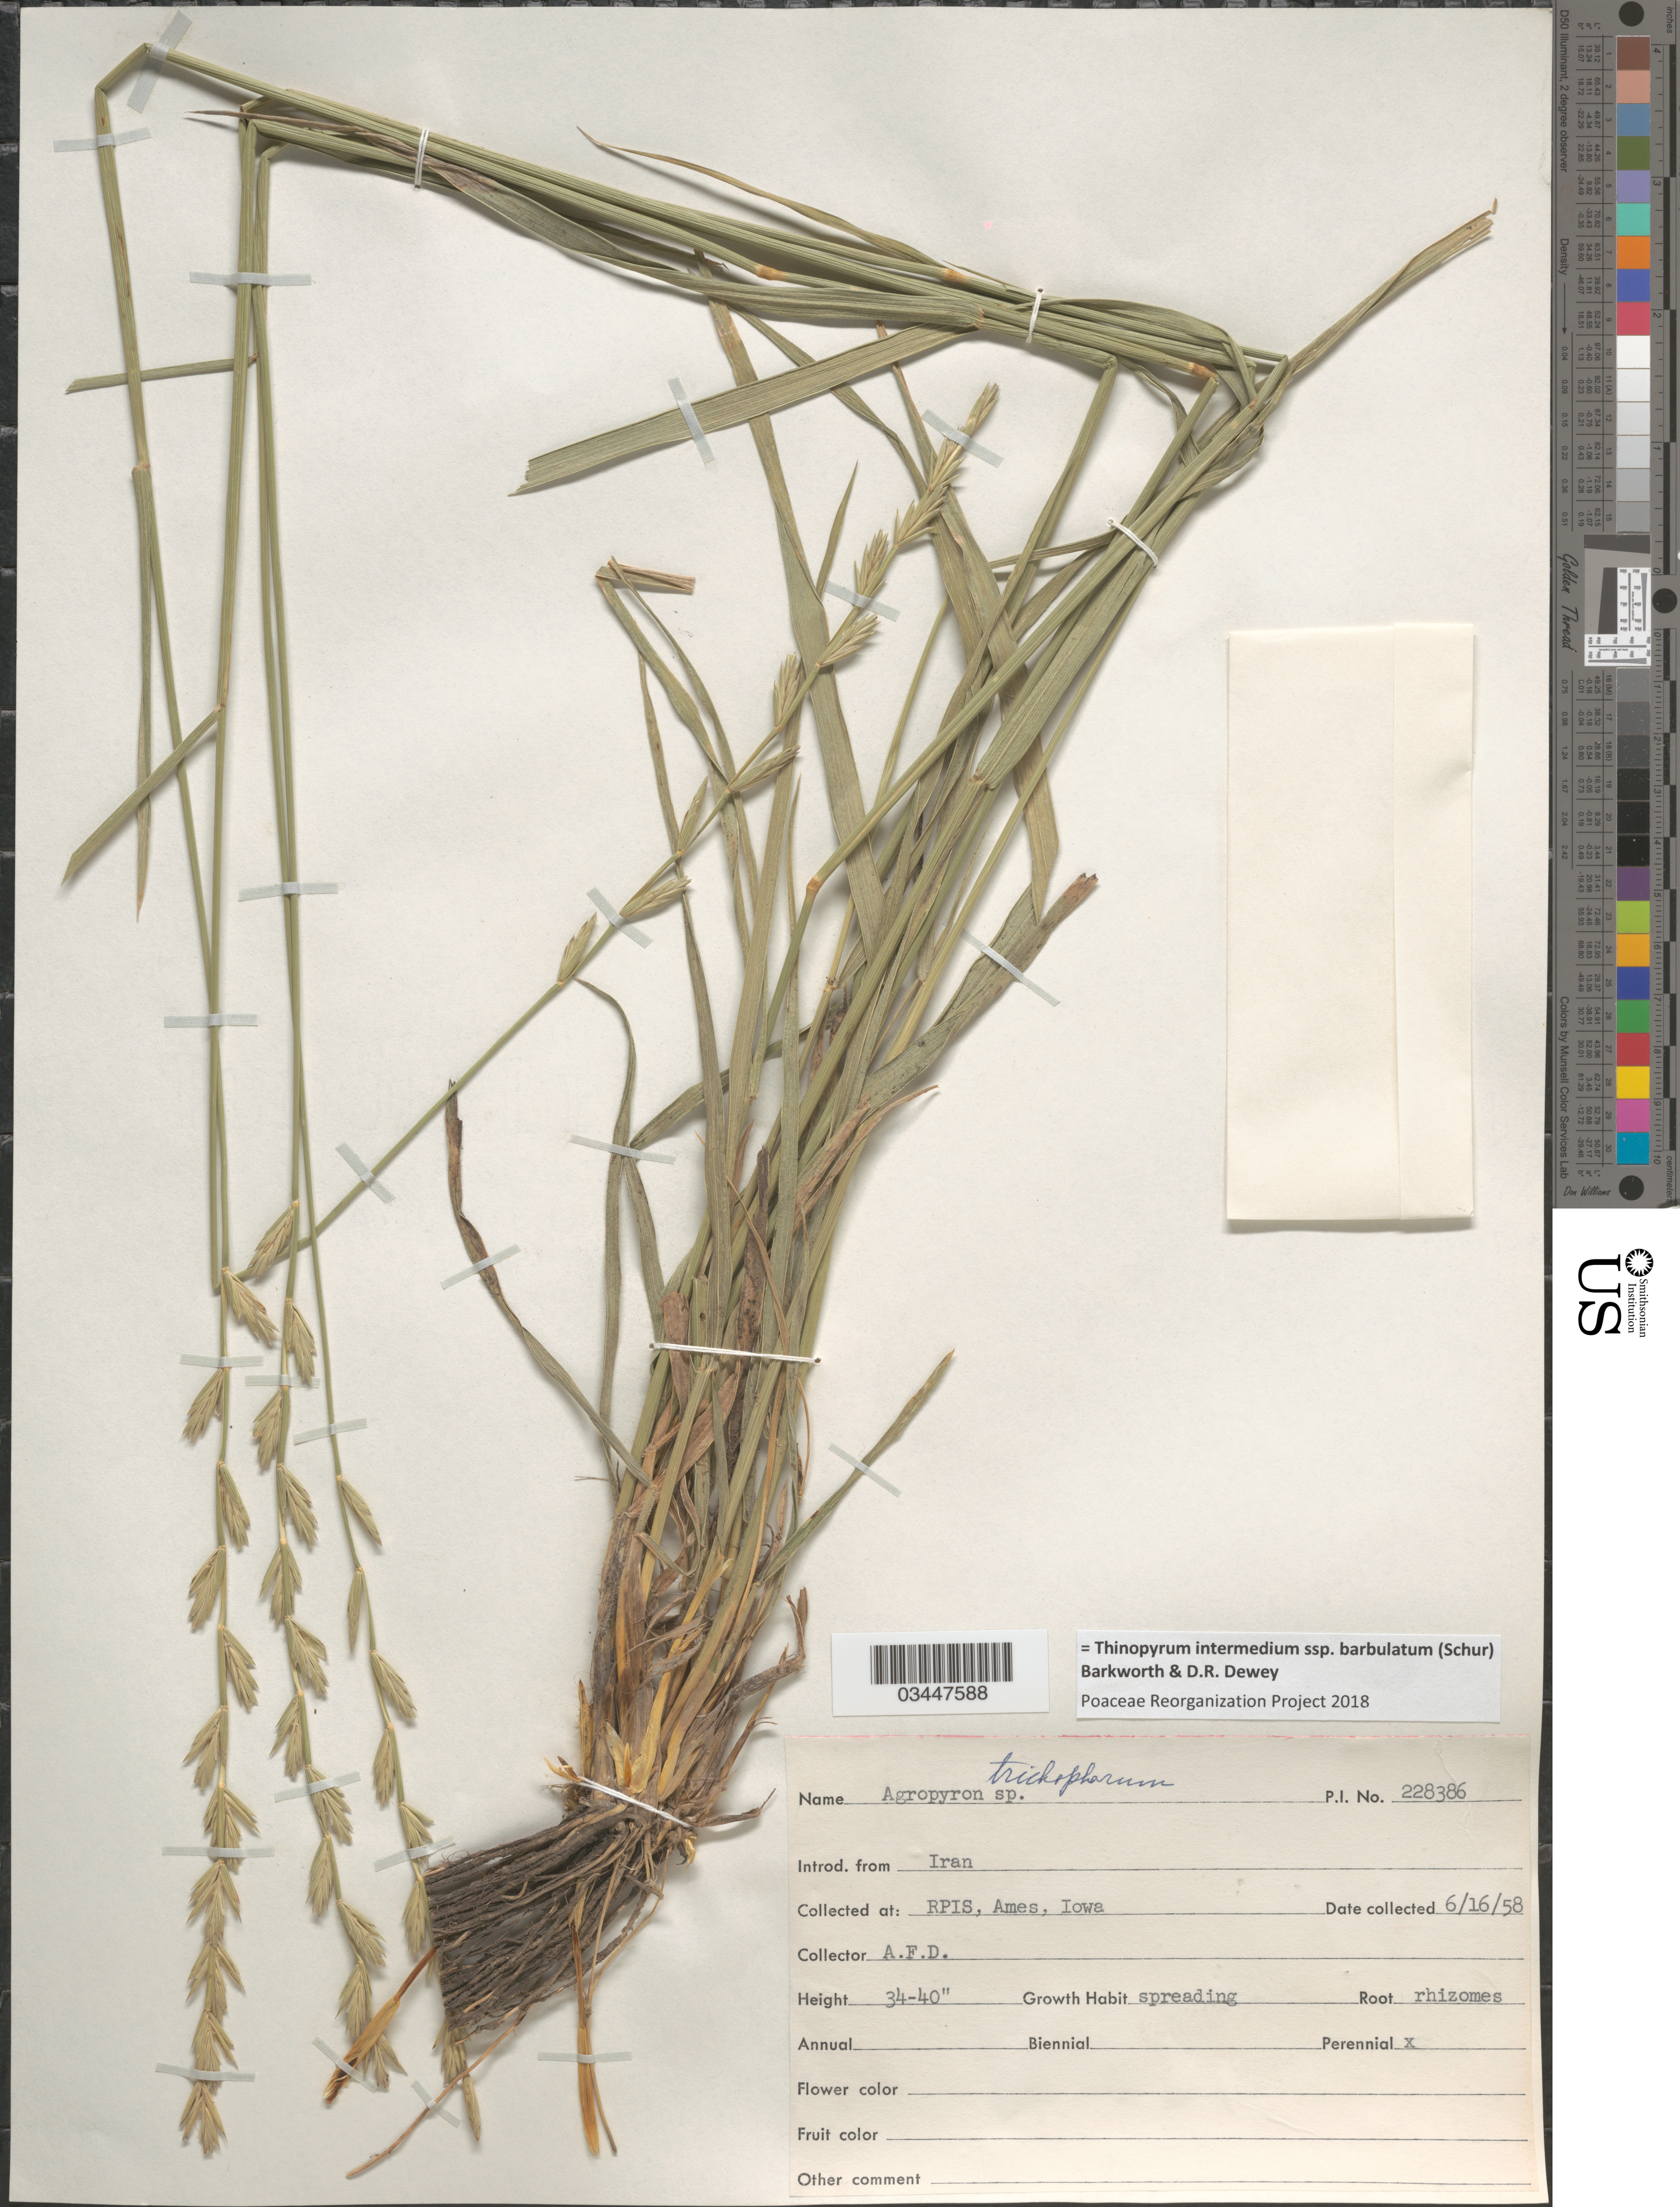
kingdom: Plantae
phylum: Tracheophyta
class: Liliopsida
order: Poales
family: Poaceae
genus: Thinopyrum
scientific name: Thinopyrum intermedium subsp. barbulatum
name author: (Schur) Barkworth & Dewey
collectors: A. D.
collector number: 228386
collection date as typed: Transcribed d/m/y: 16/6/58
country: United States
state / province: Iowa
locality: RPIS, Ames.